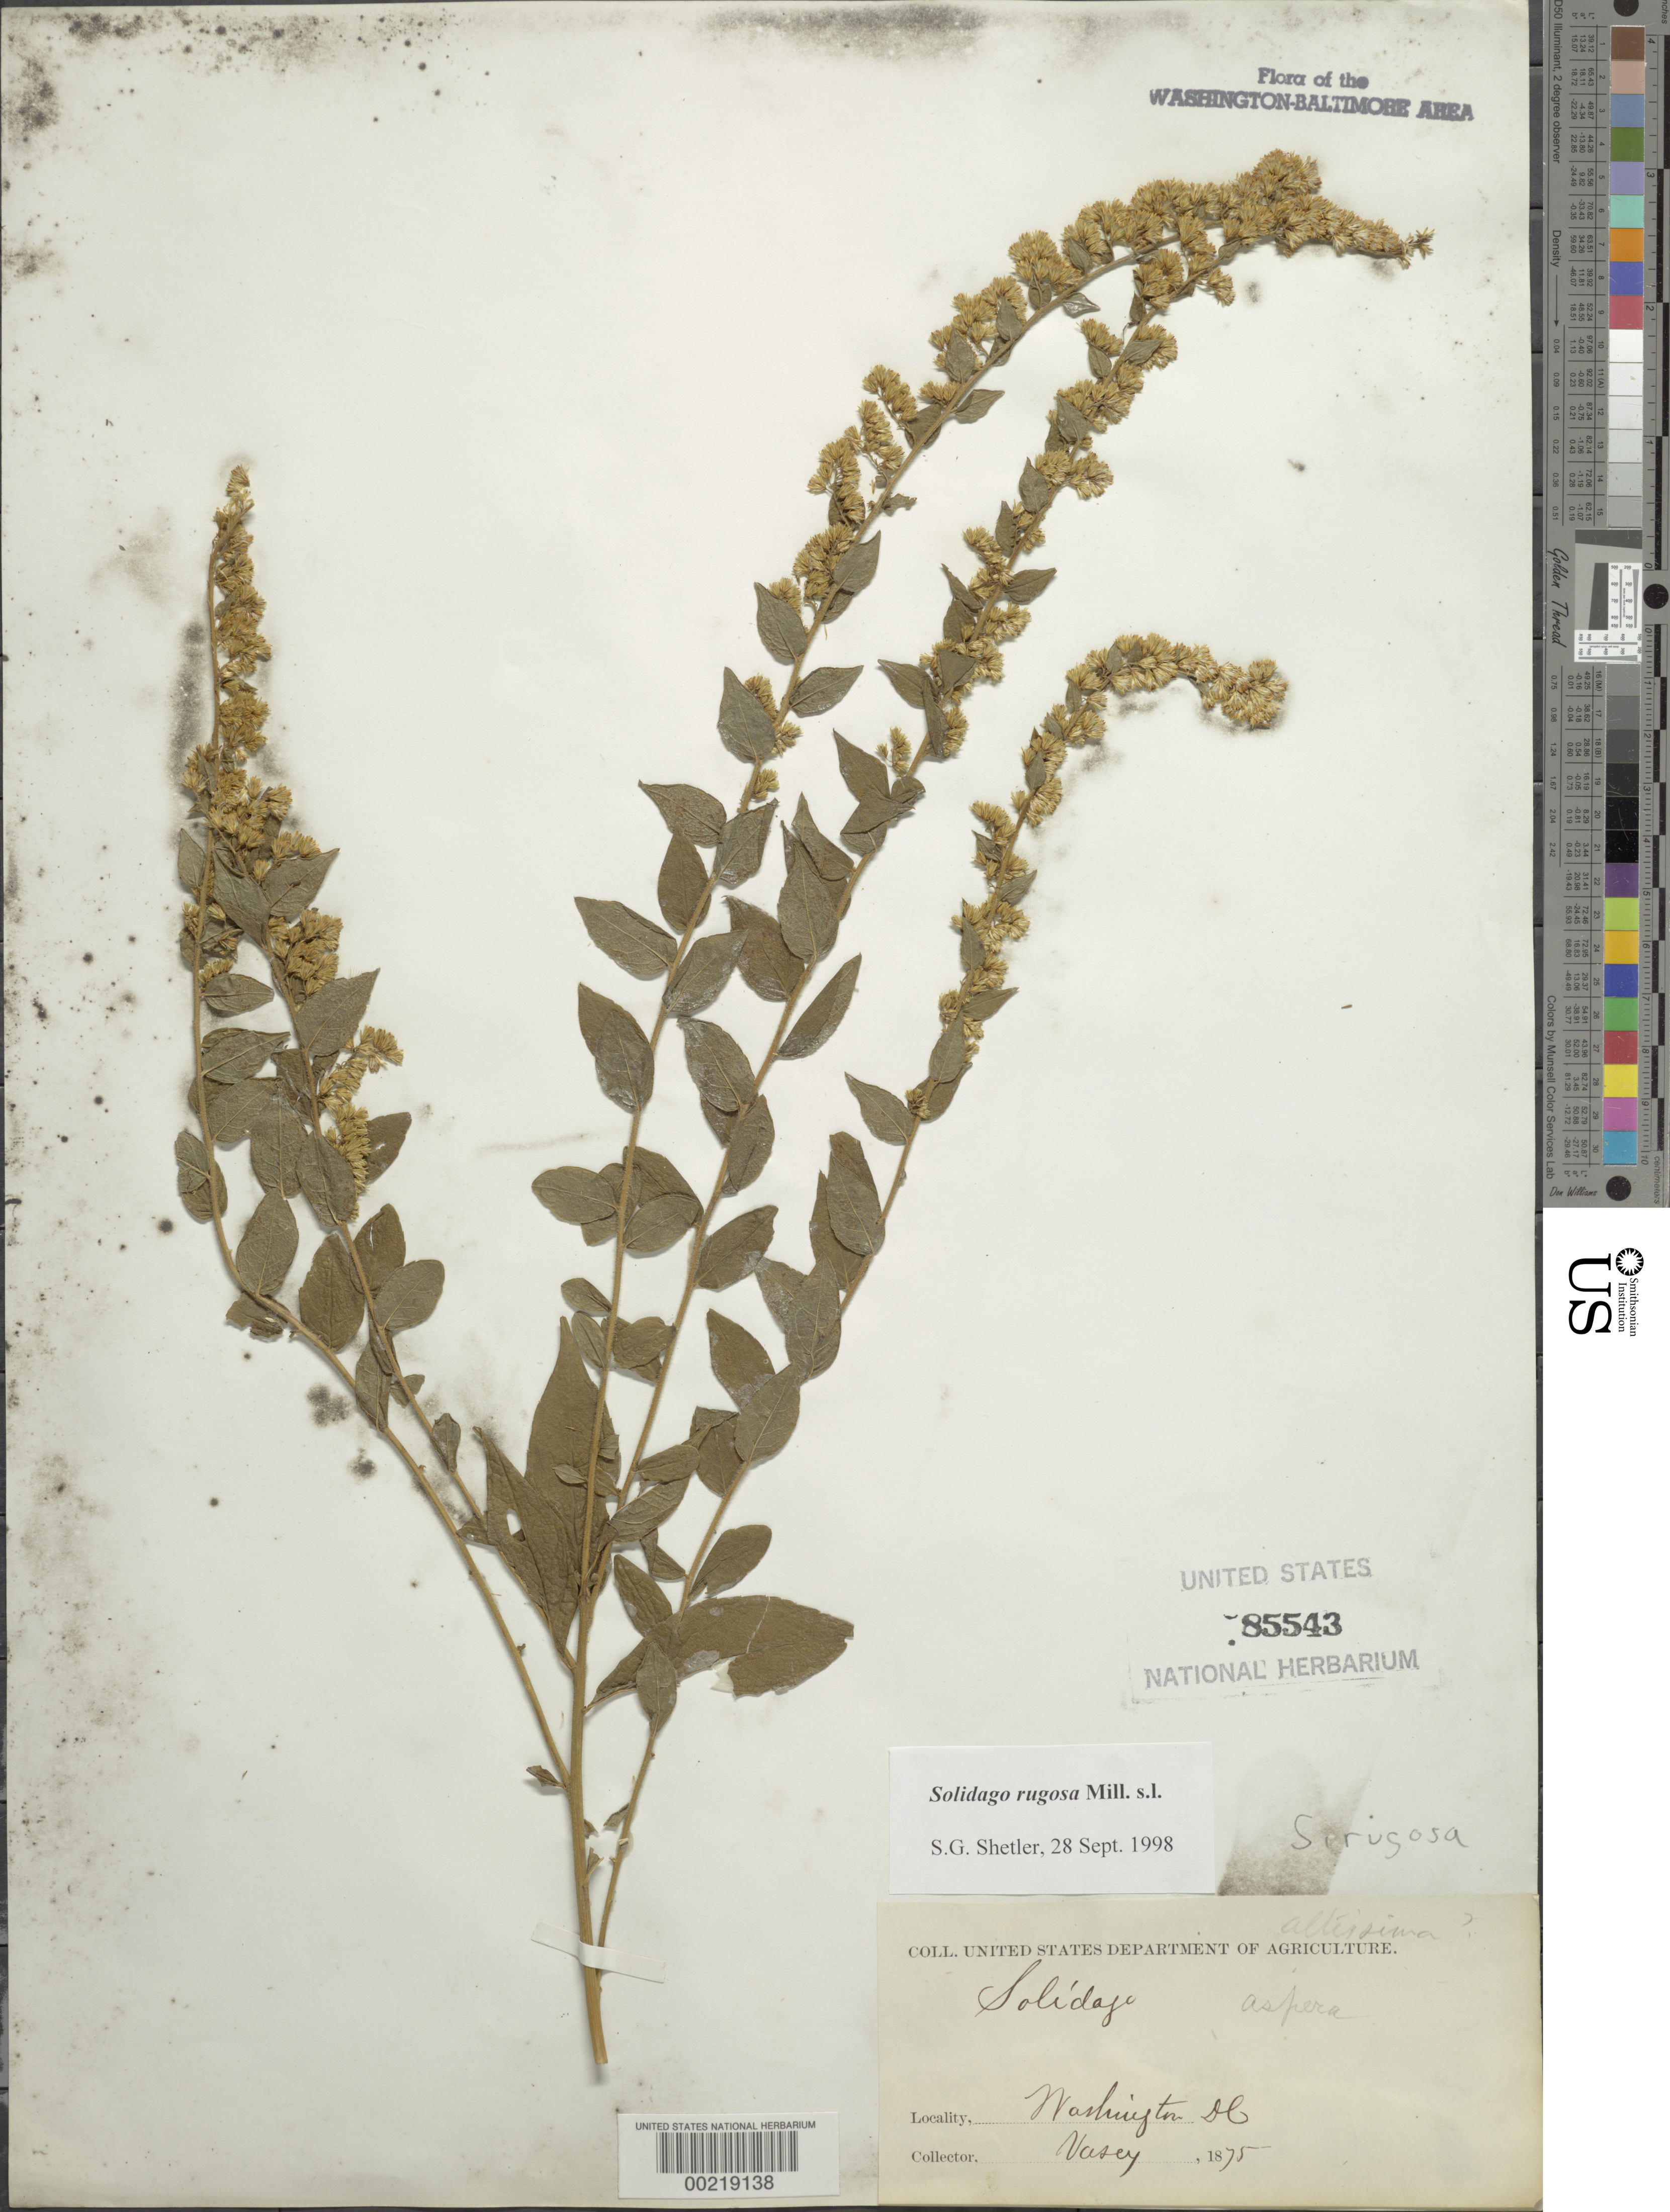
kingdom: Plantae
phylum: Tracheophyta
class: Magnoliopsida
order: Asterales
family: Asteraceae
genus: Solidago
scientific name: Solidago rugosa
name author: Mill.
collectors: G. Vasey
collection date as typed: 1875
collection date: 1875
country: United States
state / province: District of Columbia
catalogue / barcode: US 85543